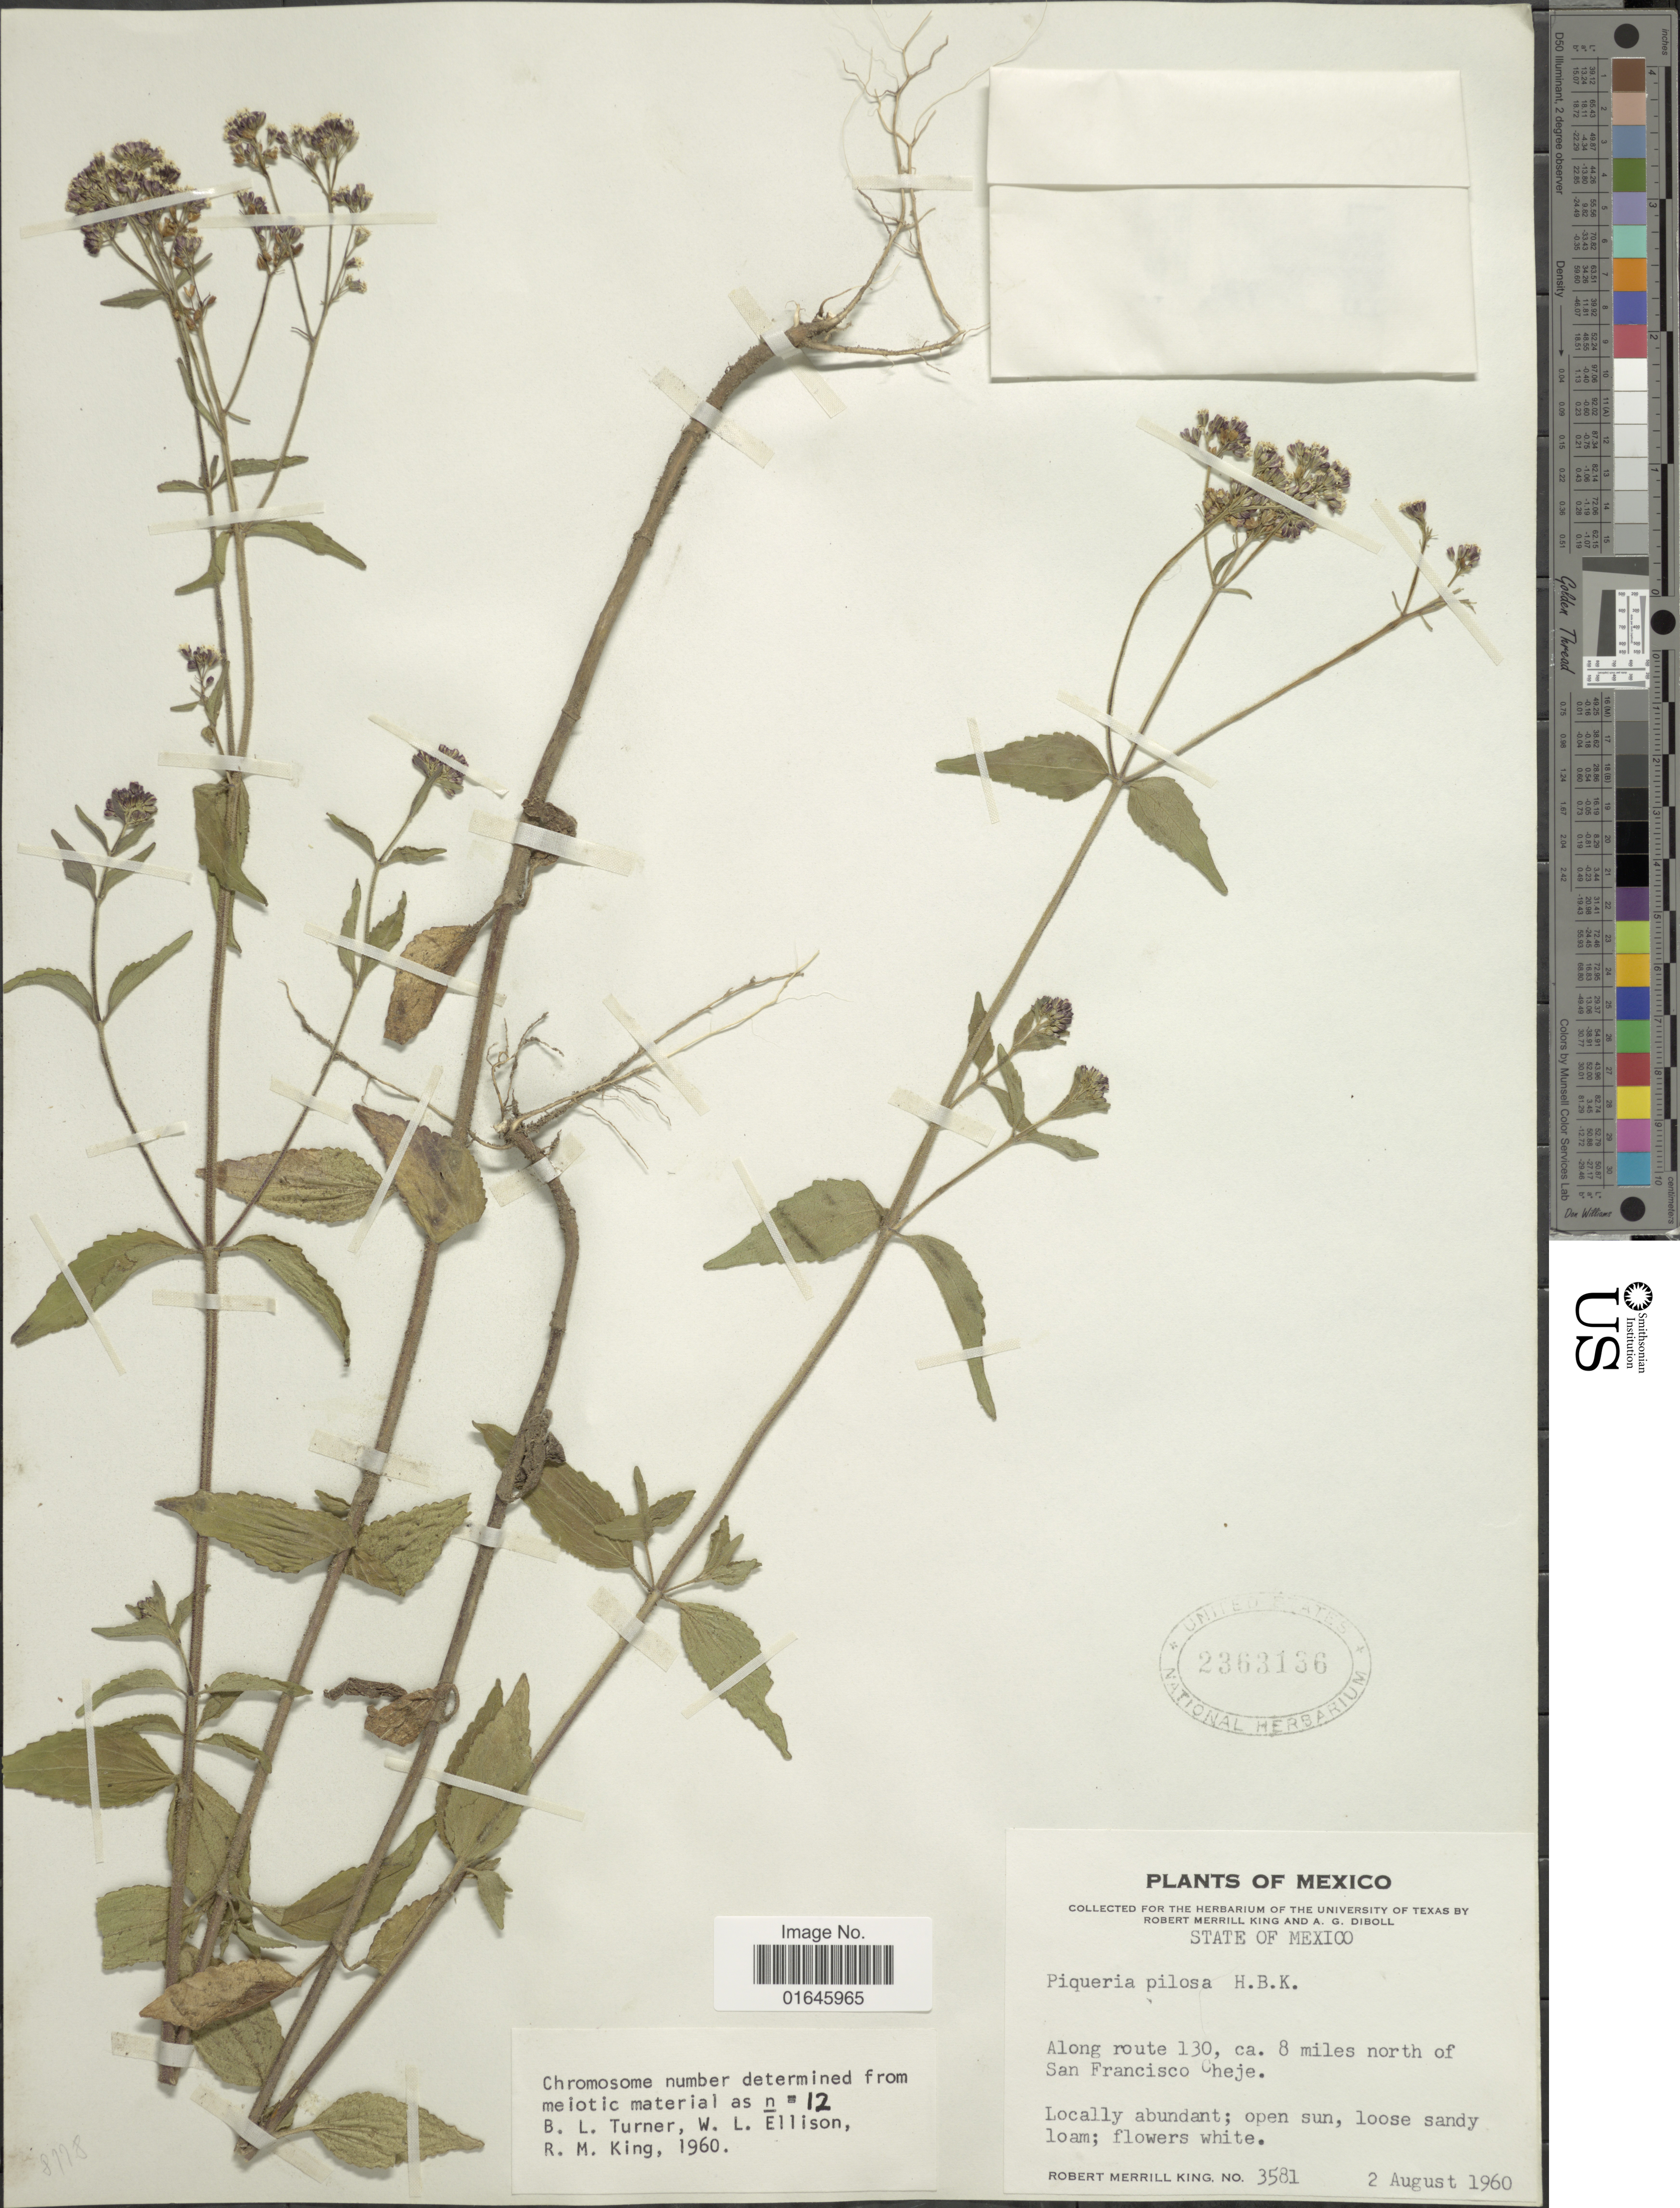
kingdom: Plantae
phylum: Tracheophyta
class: Magnoliopsida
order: Asterales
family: Asteraceae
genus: Piqueria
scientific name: Piqueria pilosa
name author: Kunth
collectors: R. M. King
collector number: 3581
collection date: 1960-08-02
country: Mexico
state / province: México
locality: Along route 130, ca. 8 miles north of San Francisco Cheje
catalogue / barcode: US 2363136